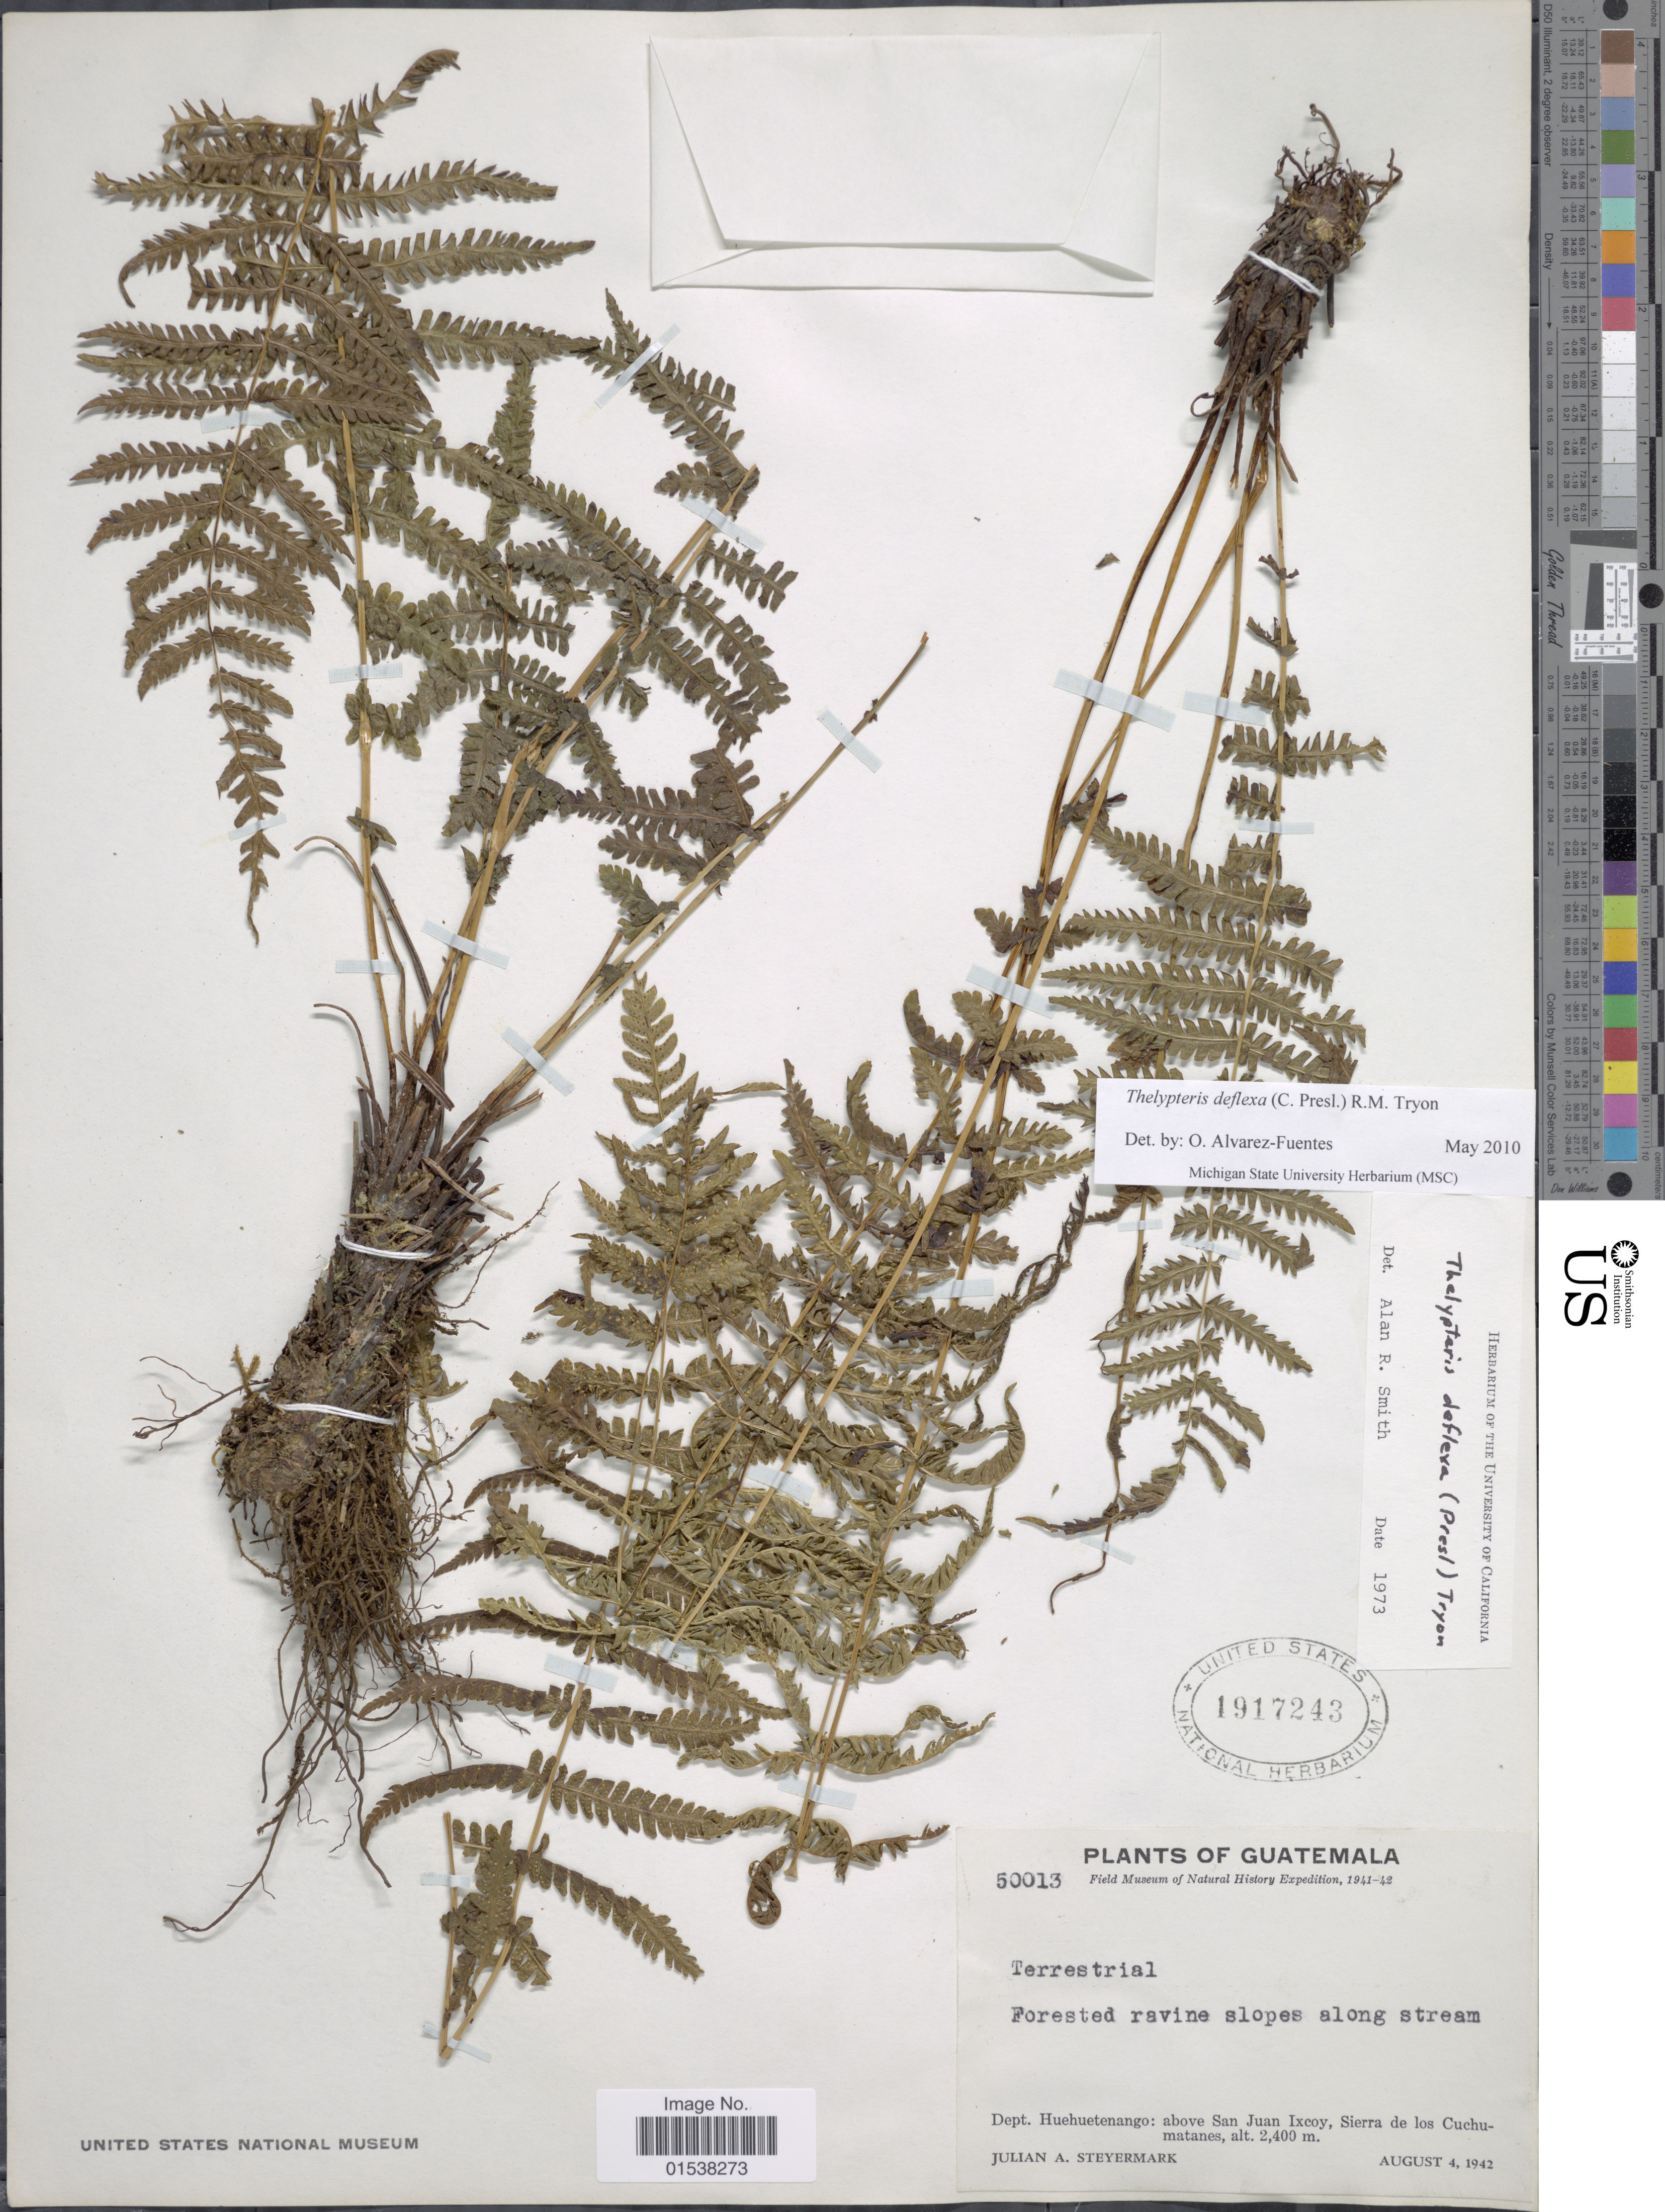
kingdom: Plantae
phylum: Tracheophyta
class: Polypodiopsida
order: Polypodiales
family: Thelypteridaceae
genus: Amauropelta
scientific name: Amauropelta deflexa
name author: (C. Presl) Á. Löve & D. Löve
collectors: J. Steyermark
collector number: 50013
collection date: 1942-08-04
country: Guatemala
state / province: Huehuetenango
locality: Dept. Huehuetenango: above San Juan Ixcoy, Sierra de los Cuchumatanes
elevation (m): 2400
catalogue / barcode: US 1917243